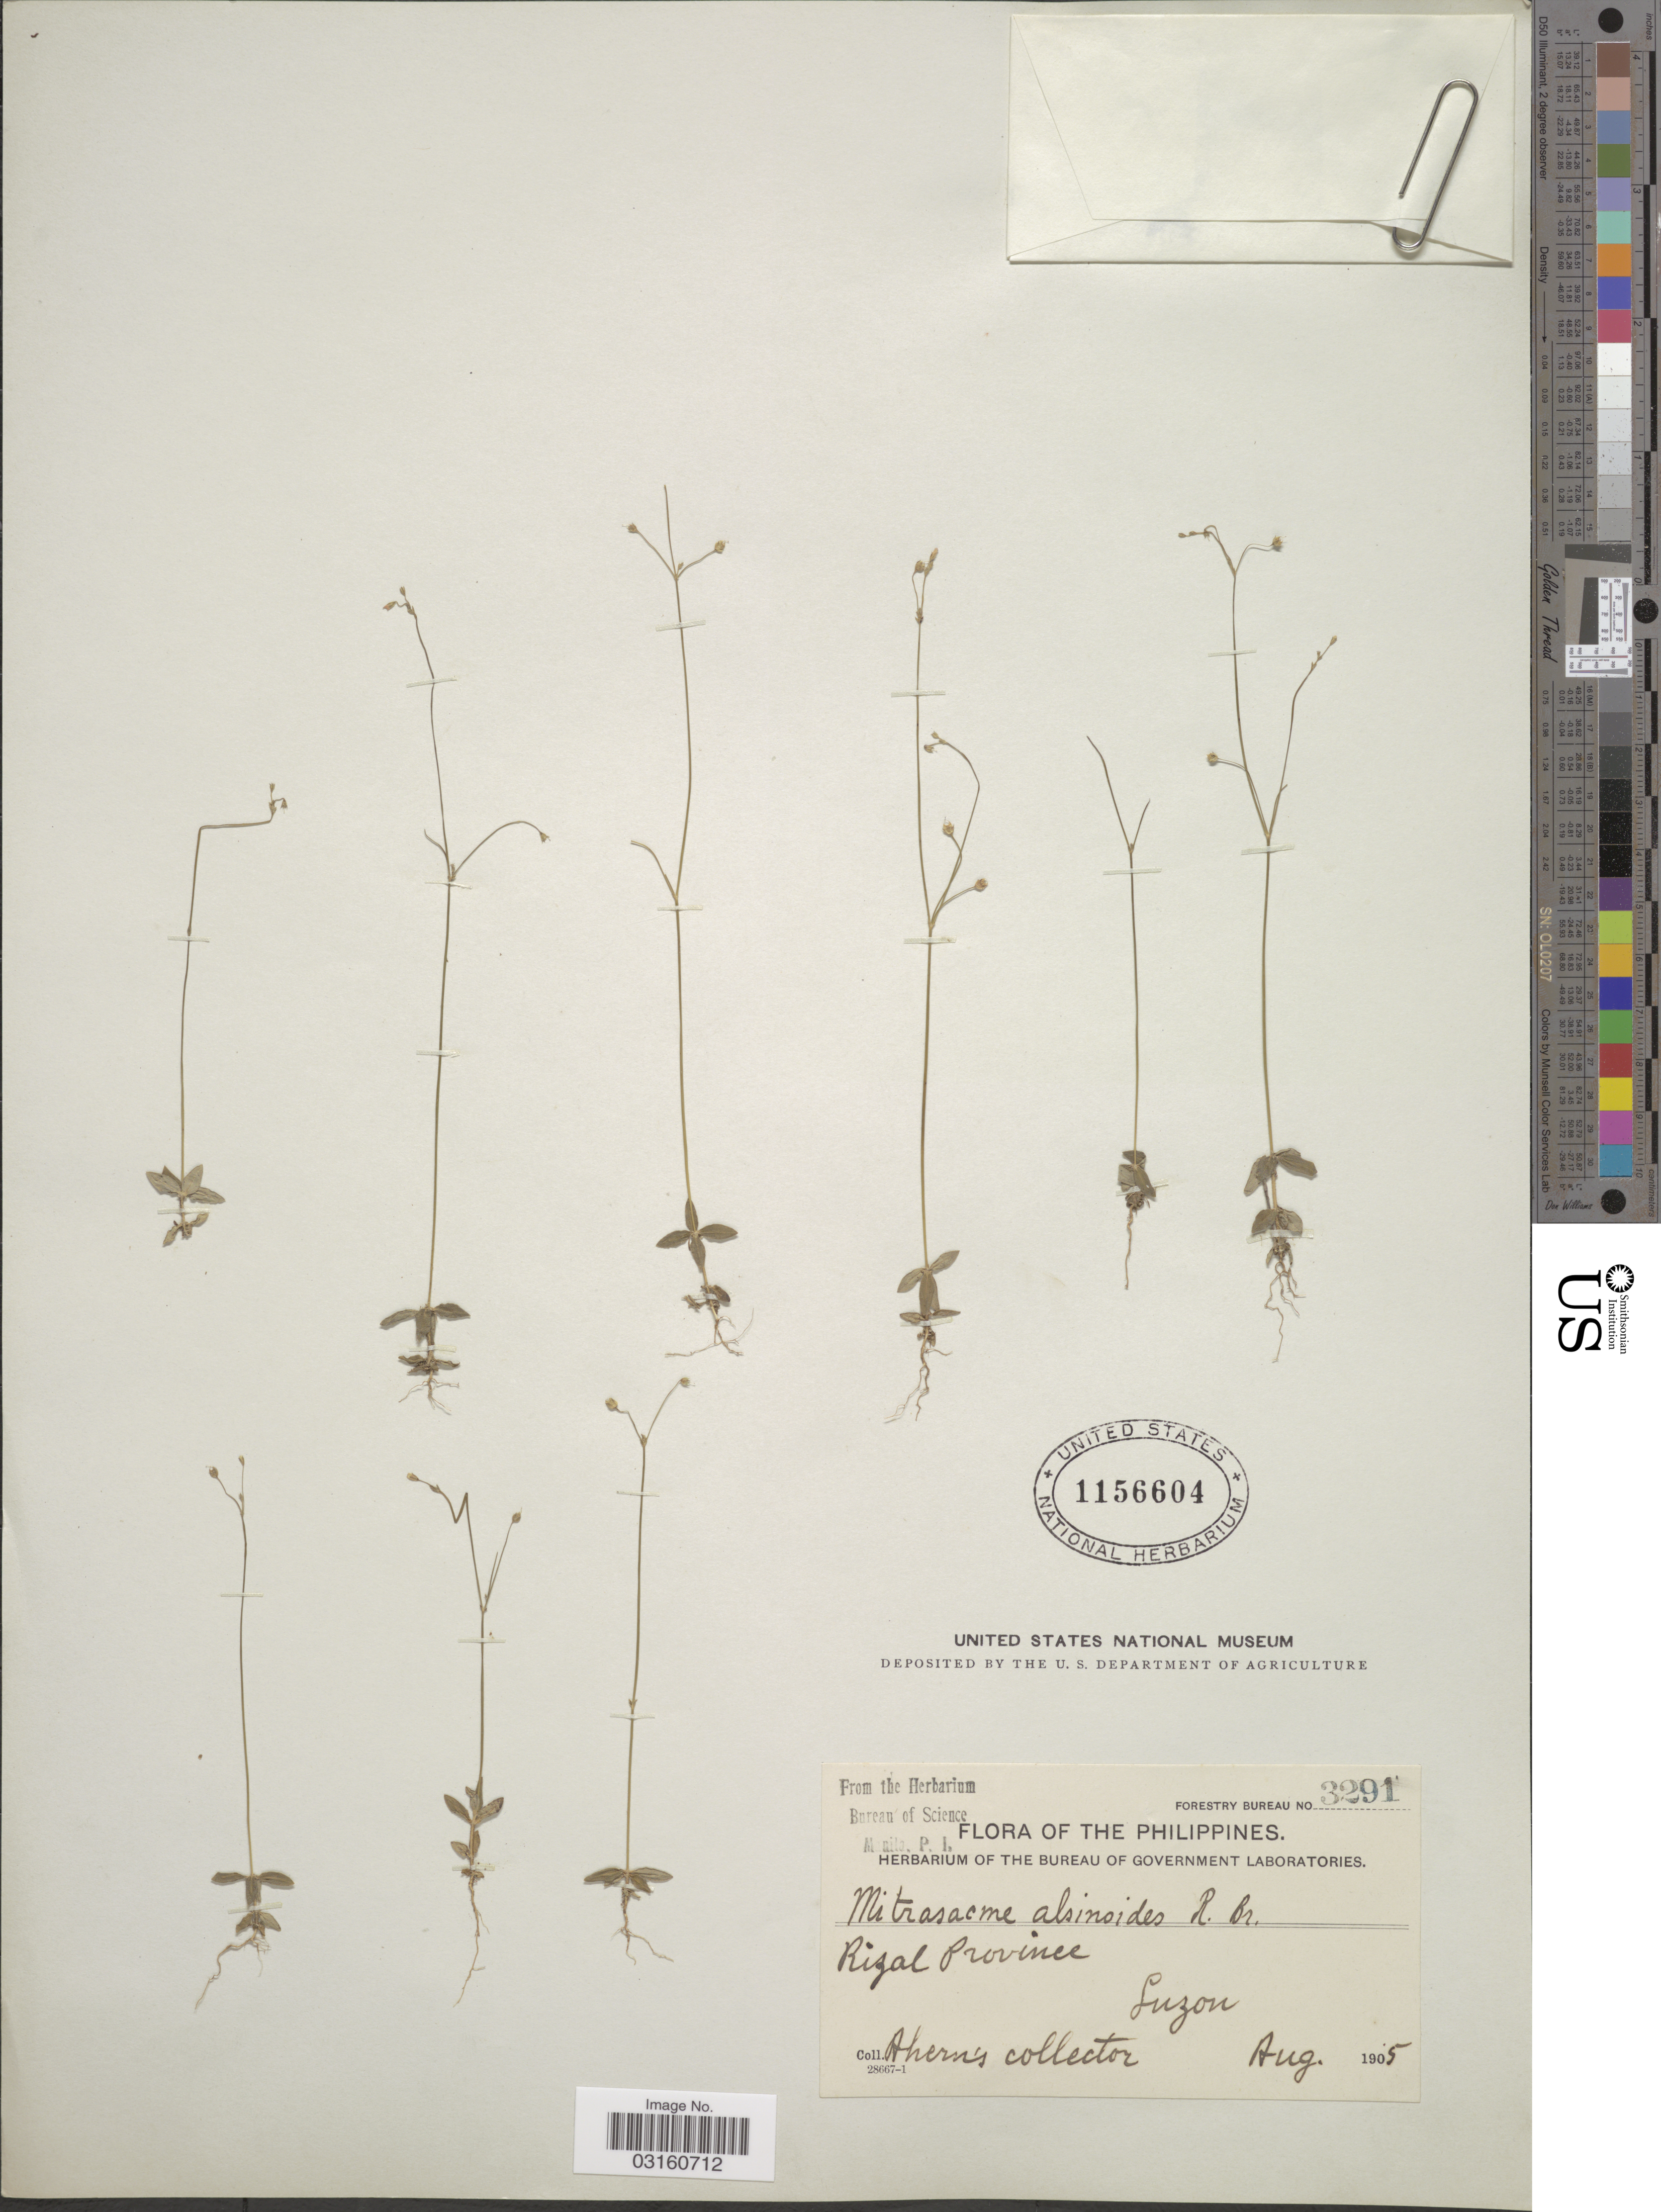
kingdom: Plantae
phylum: Tracheophyta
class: Magnoliopsida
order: Gentianales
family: Loganiaceae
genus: Mitrasacme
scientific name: Mitrasacme alsinoides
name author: R. Br.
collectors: Ahern's collector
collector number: Forestry Bureau 3291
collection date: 1905-08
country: Philippines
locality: Rizal Province. Luzon.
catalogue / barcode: US 1156604